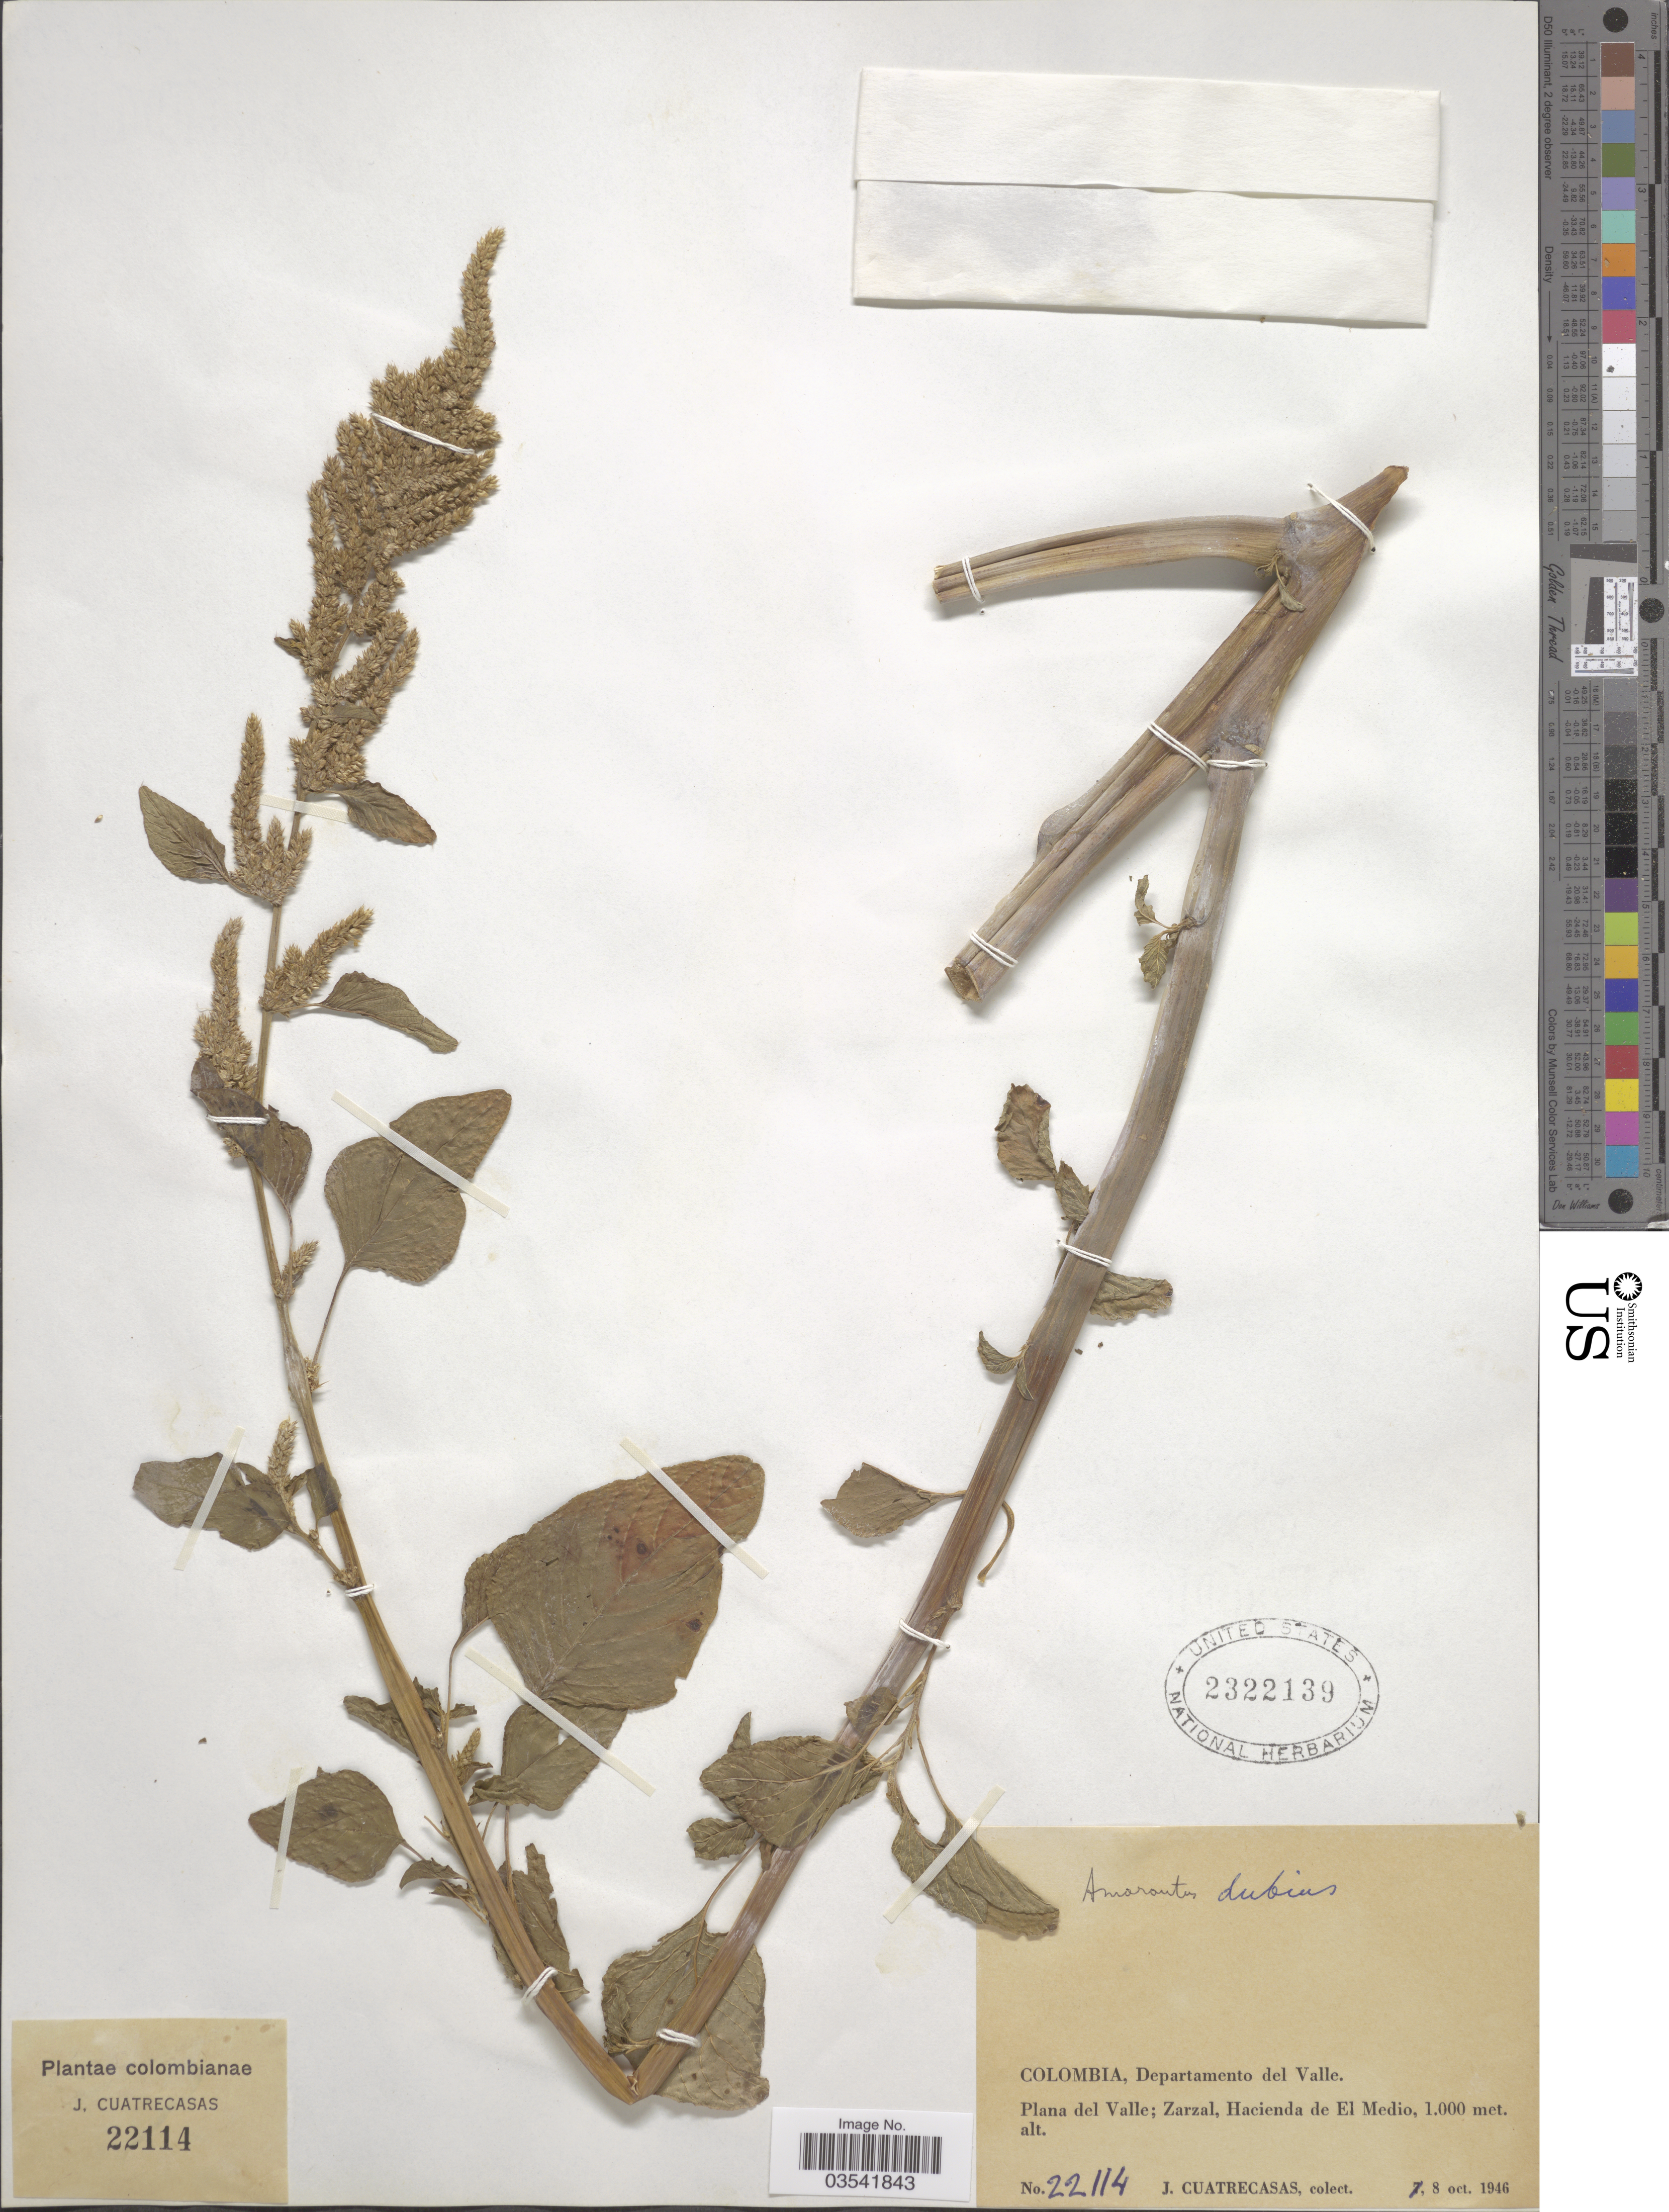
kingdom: Plantae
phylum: Tracheophyta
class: Magnoliopsida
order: Caryophyllales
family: Amaranthaceae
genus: Amaranthus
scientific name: Amaranthus dubius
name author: Mart. ex Thell.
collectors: J. Cuatrecasas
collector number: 22114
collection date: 1946-10-08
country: Colombia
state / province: Valle del Cauca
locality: Departamento del Valle. Plana del Valle; Zarzal, Hacienda de El Medio.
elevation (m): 1000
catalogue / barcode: US 2322139